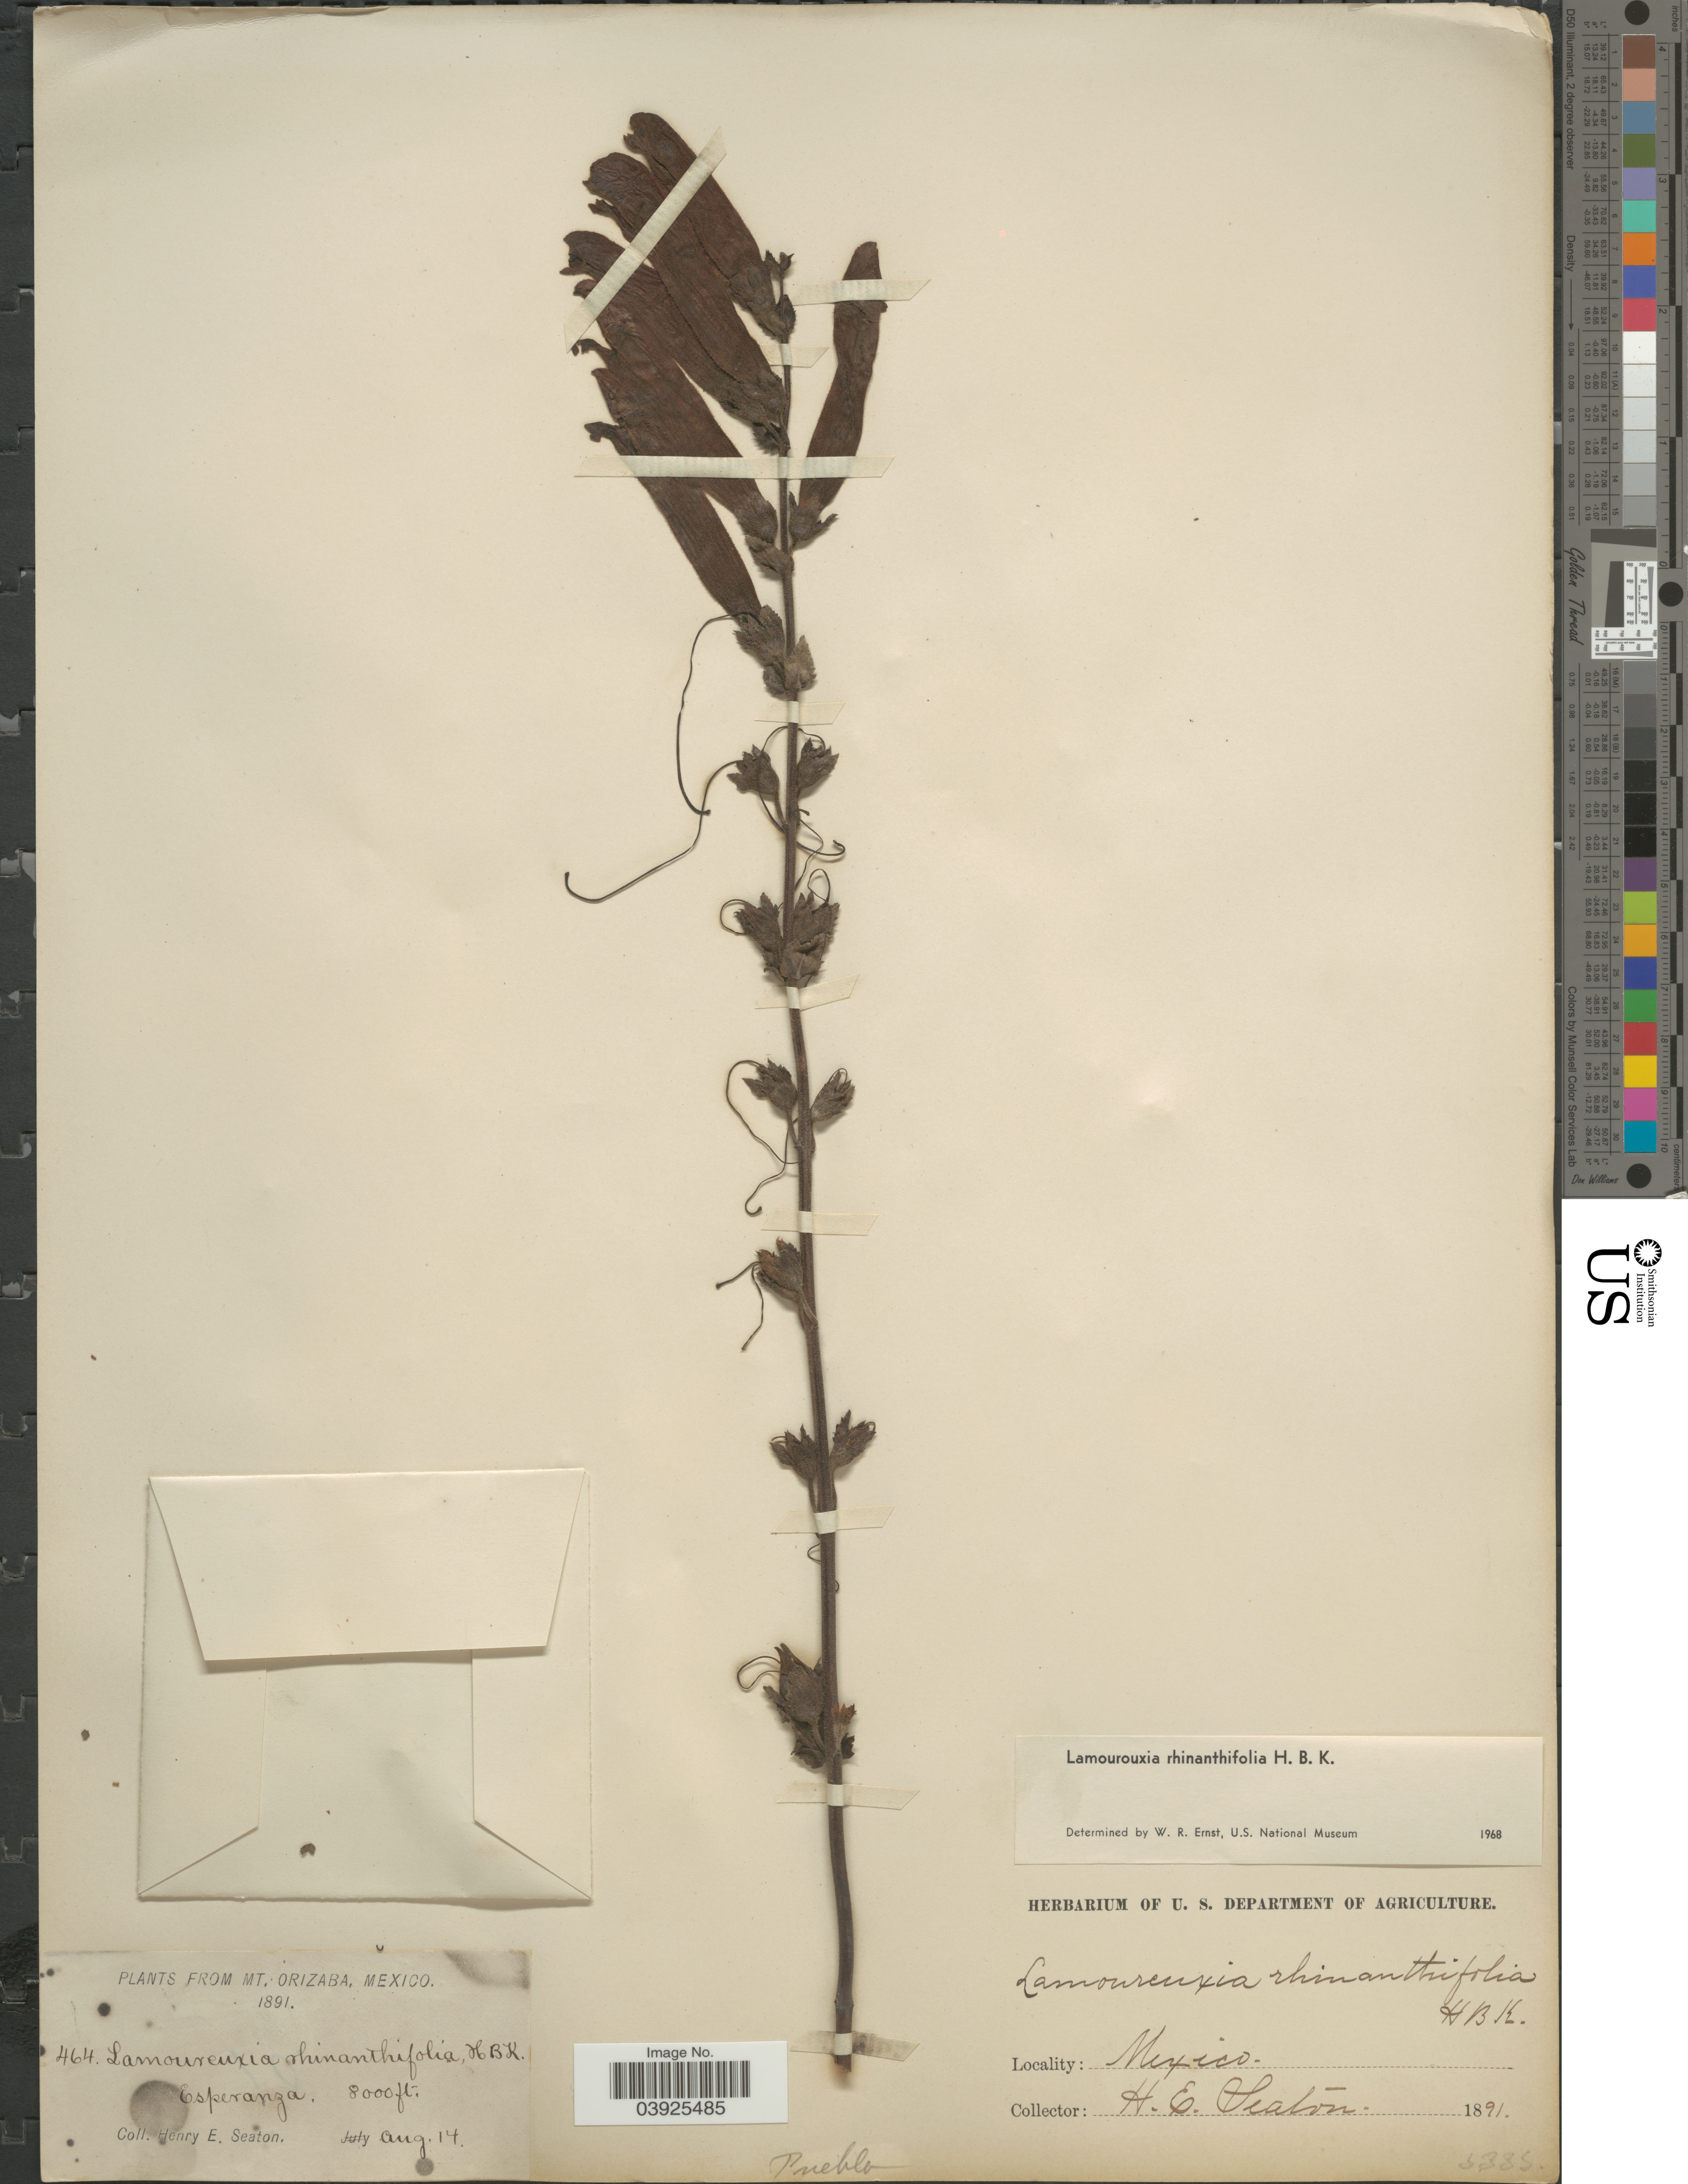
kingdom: Plantae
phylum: Tracheophyta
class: Magnoliopsida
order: Lamiales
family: Orobanchaceae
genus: Lamourouxia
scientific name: Lamourouxia rhinanthifolia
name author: Kunth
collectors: H. E. Seaton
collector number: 464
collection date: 1891-08-14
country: Mexico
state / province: Puebla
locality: Mt. Orizaba. Esperanza.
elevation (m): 2438